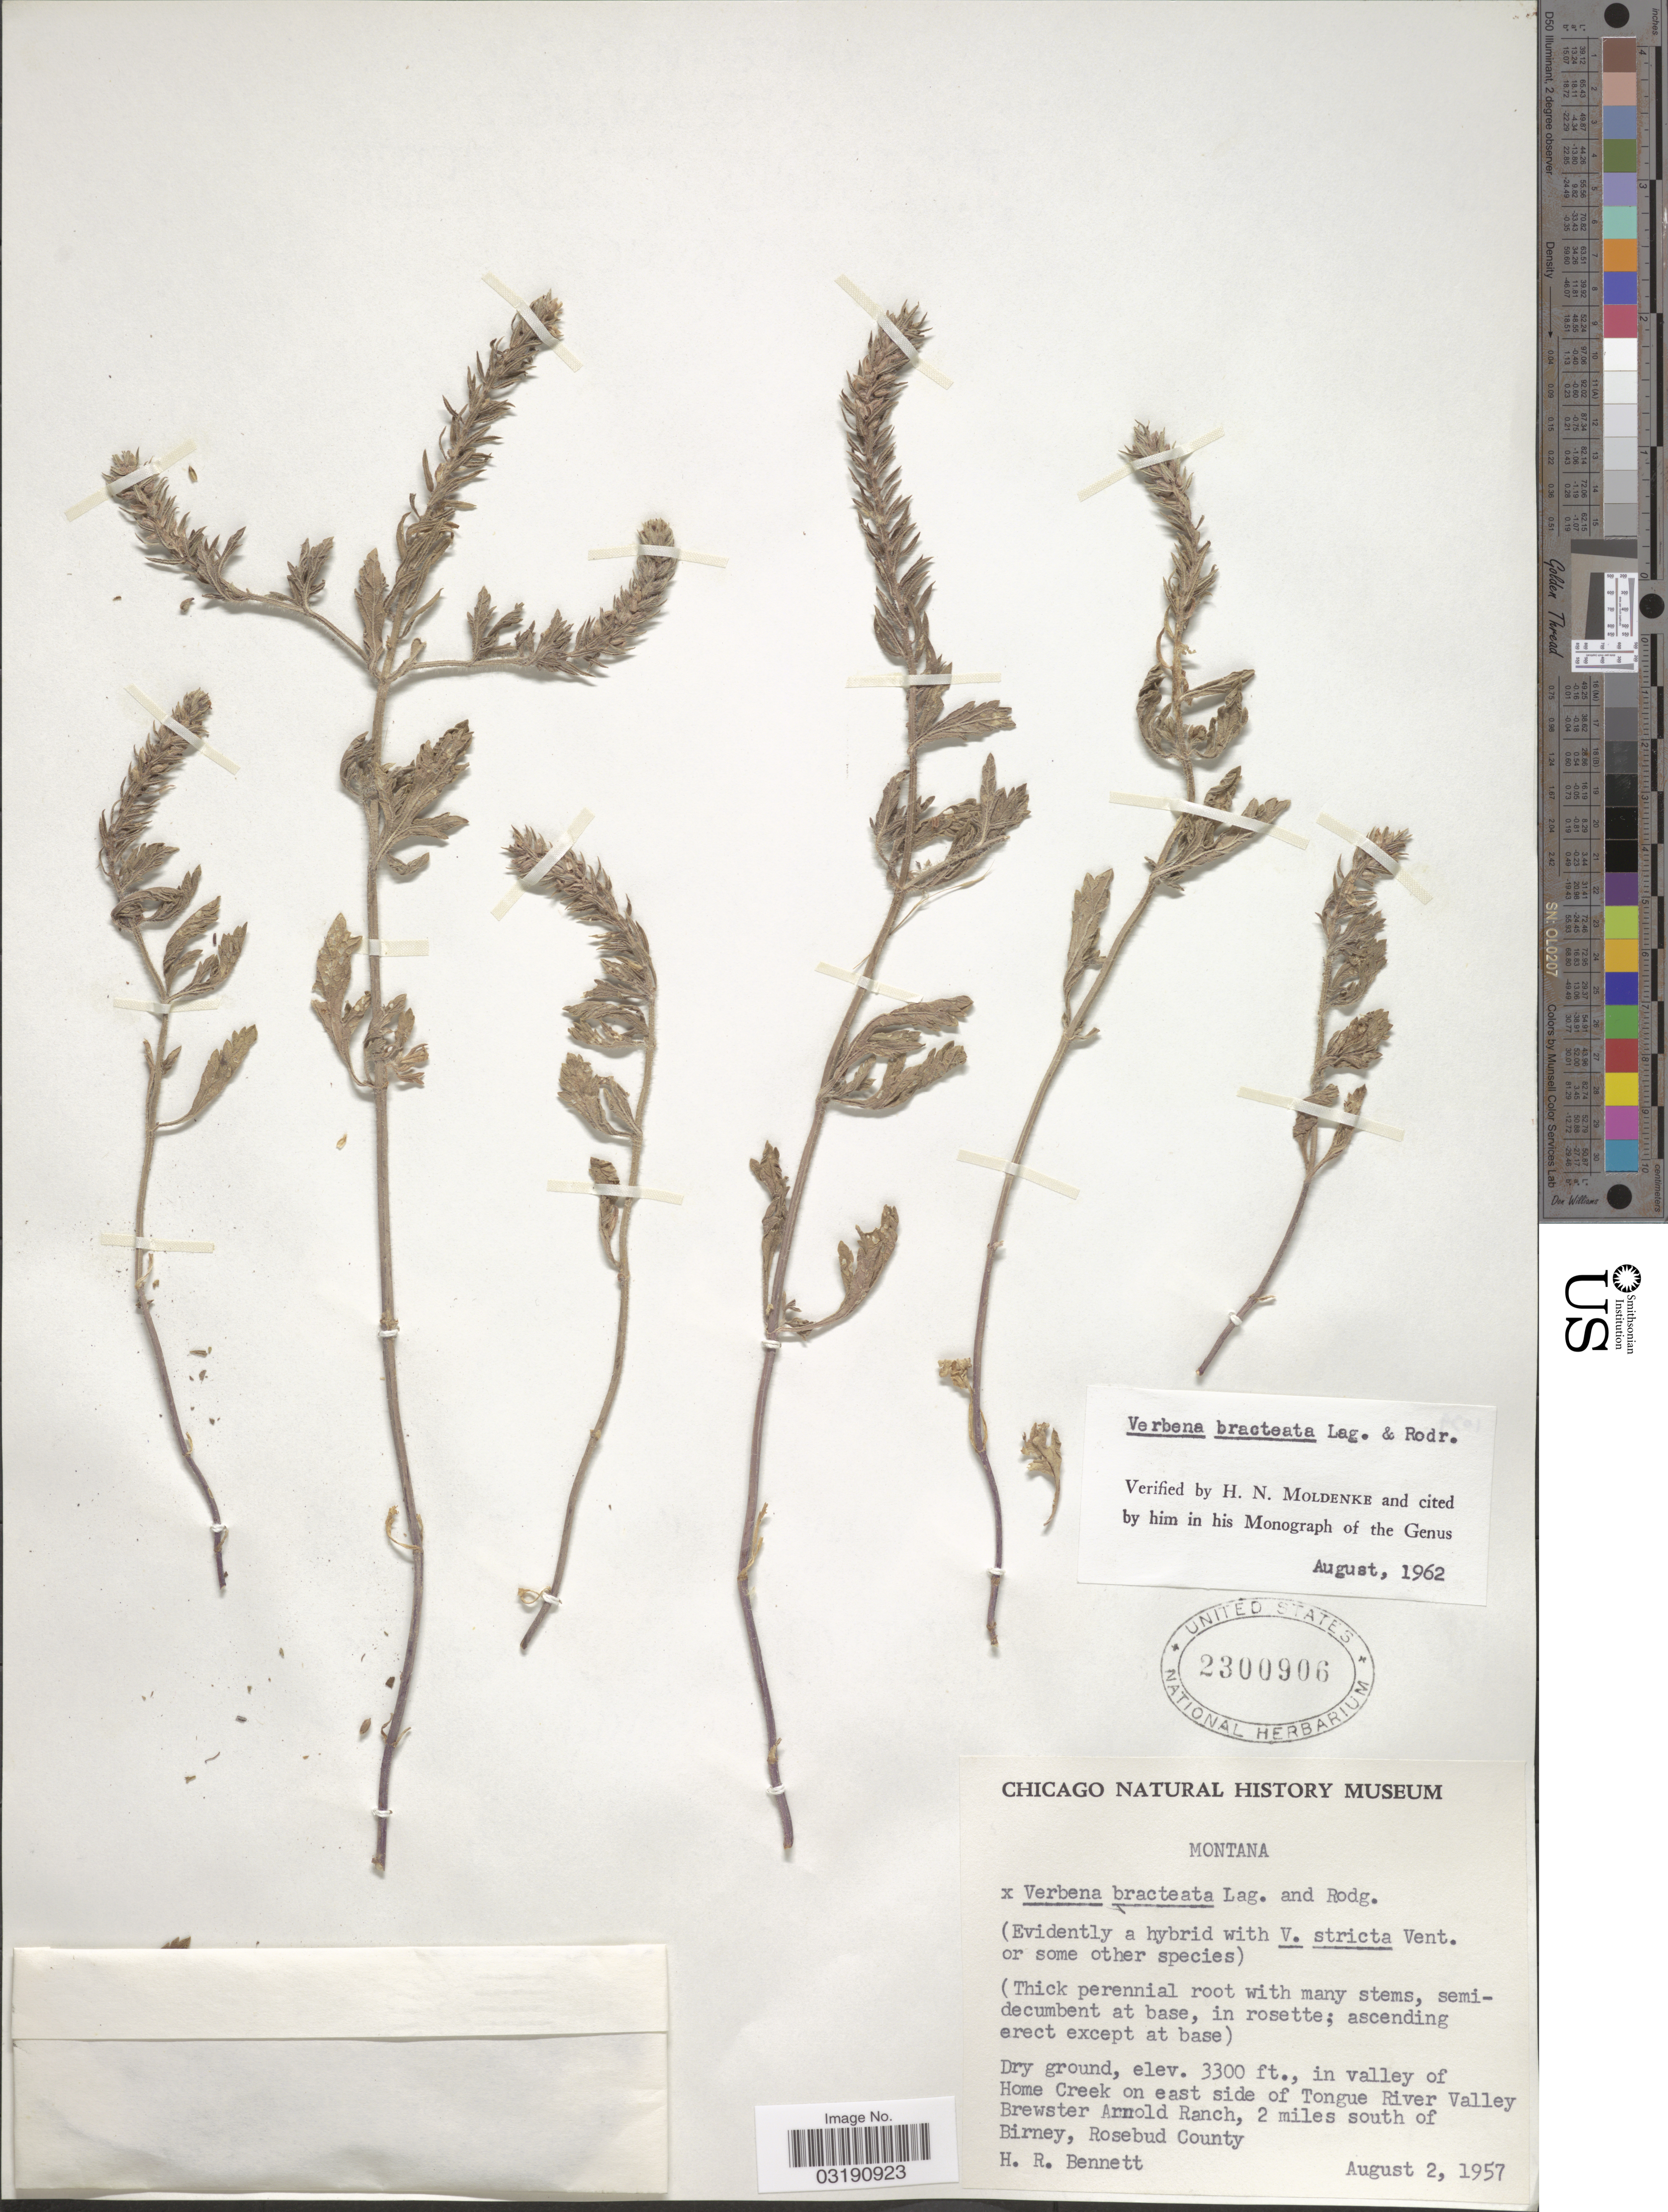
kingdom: Plantae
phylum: Tracheophyta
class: Magnoliopsida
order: Lamiales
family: Verbenaceae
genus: Verbena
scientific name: Verbena bracteata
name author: Cav. ex Lag. & Rodr.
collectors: H. R. Bennett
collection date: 1957-08-02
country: United States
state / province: Montana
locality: In valley of Home Creek on east side of Tongue River Valley Brewster Arnold Ranch, 2 miles south of Birney, Rosebud County.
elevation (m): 1006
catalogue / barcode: US 2300906